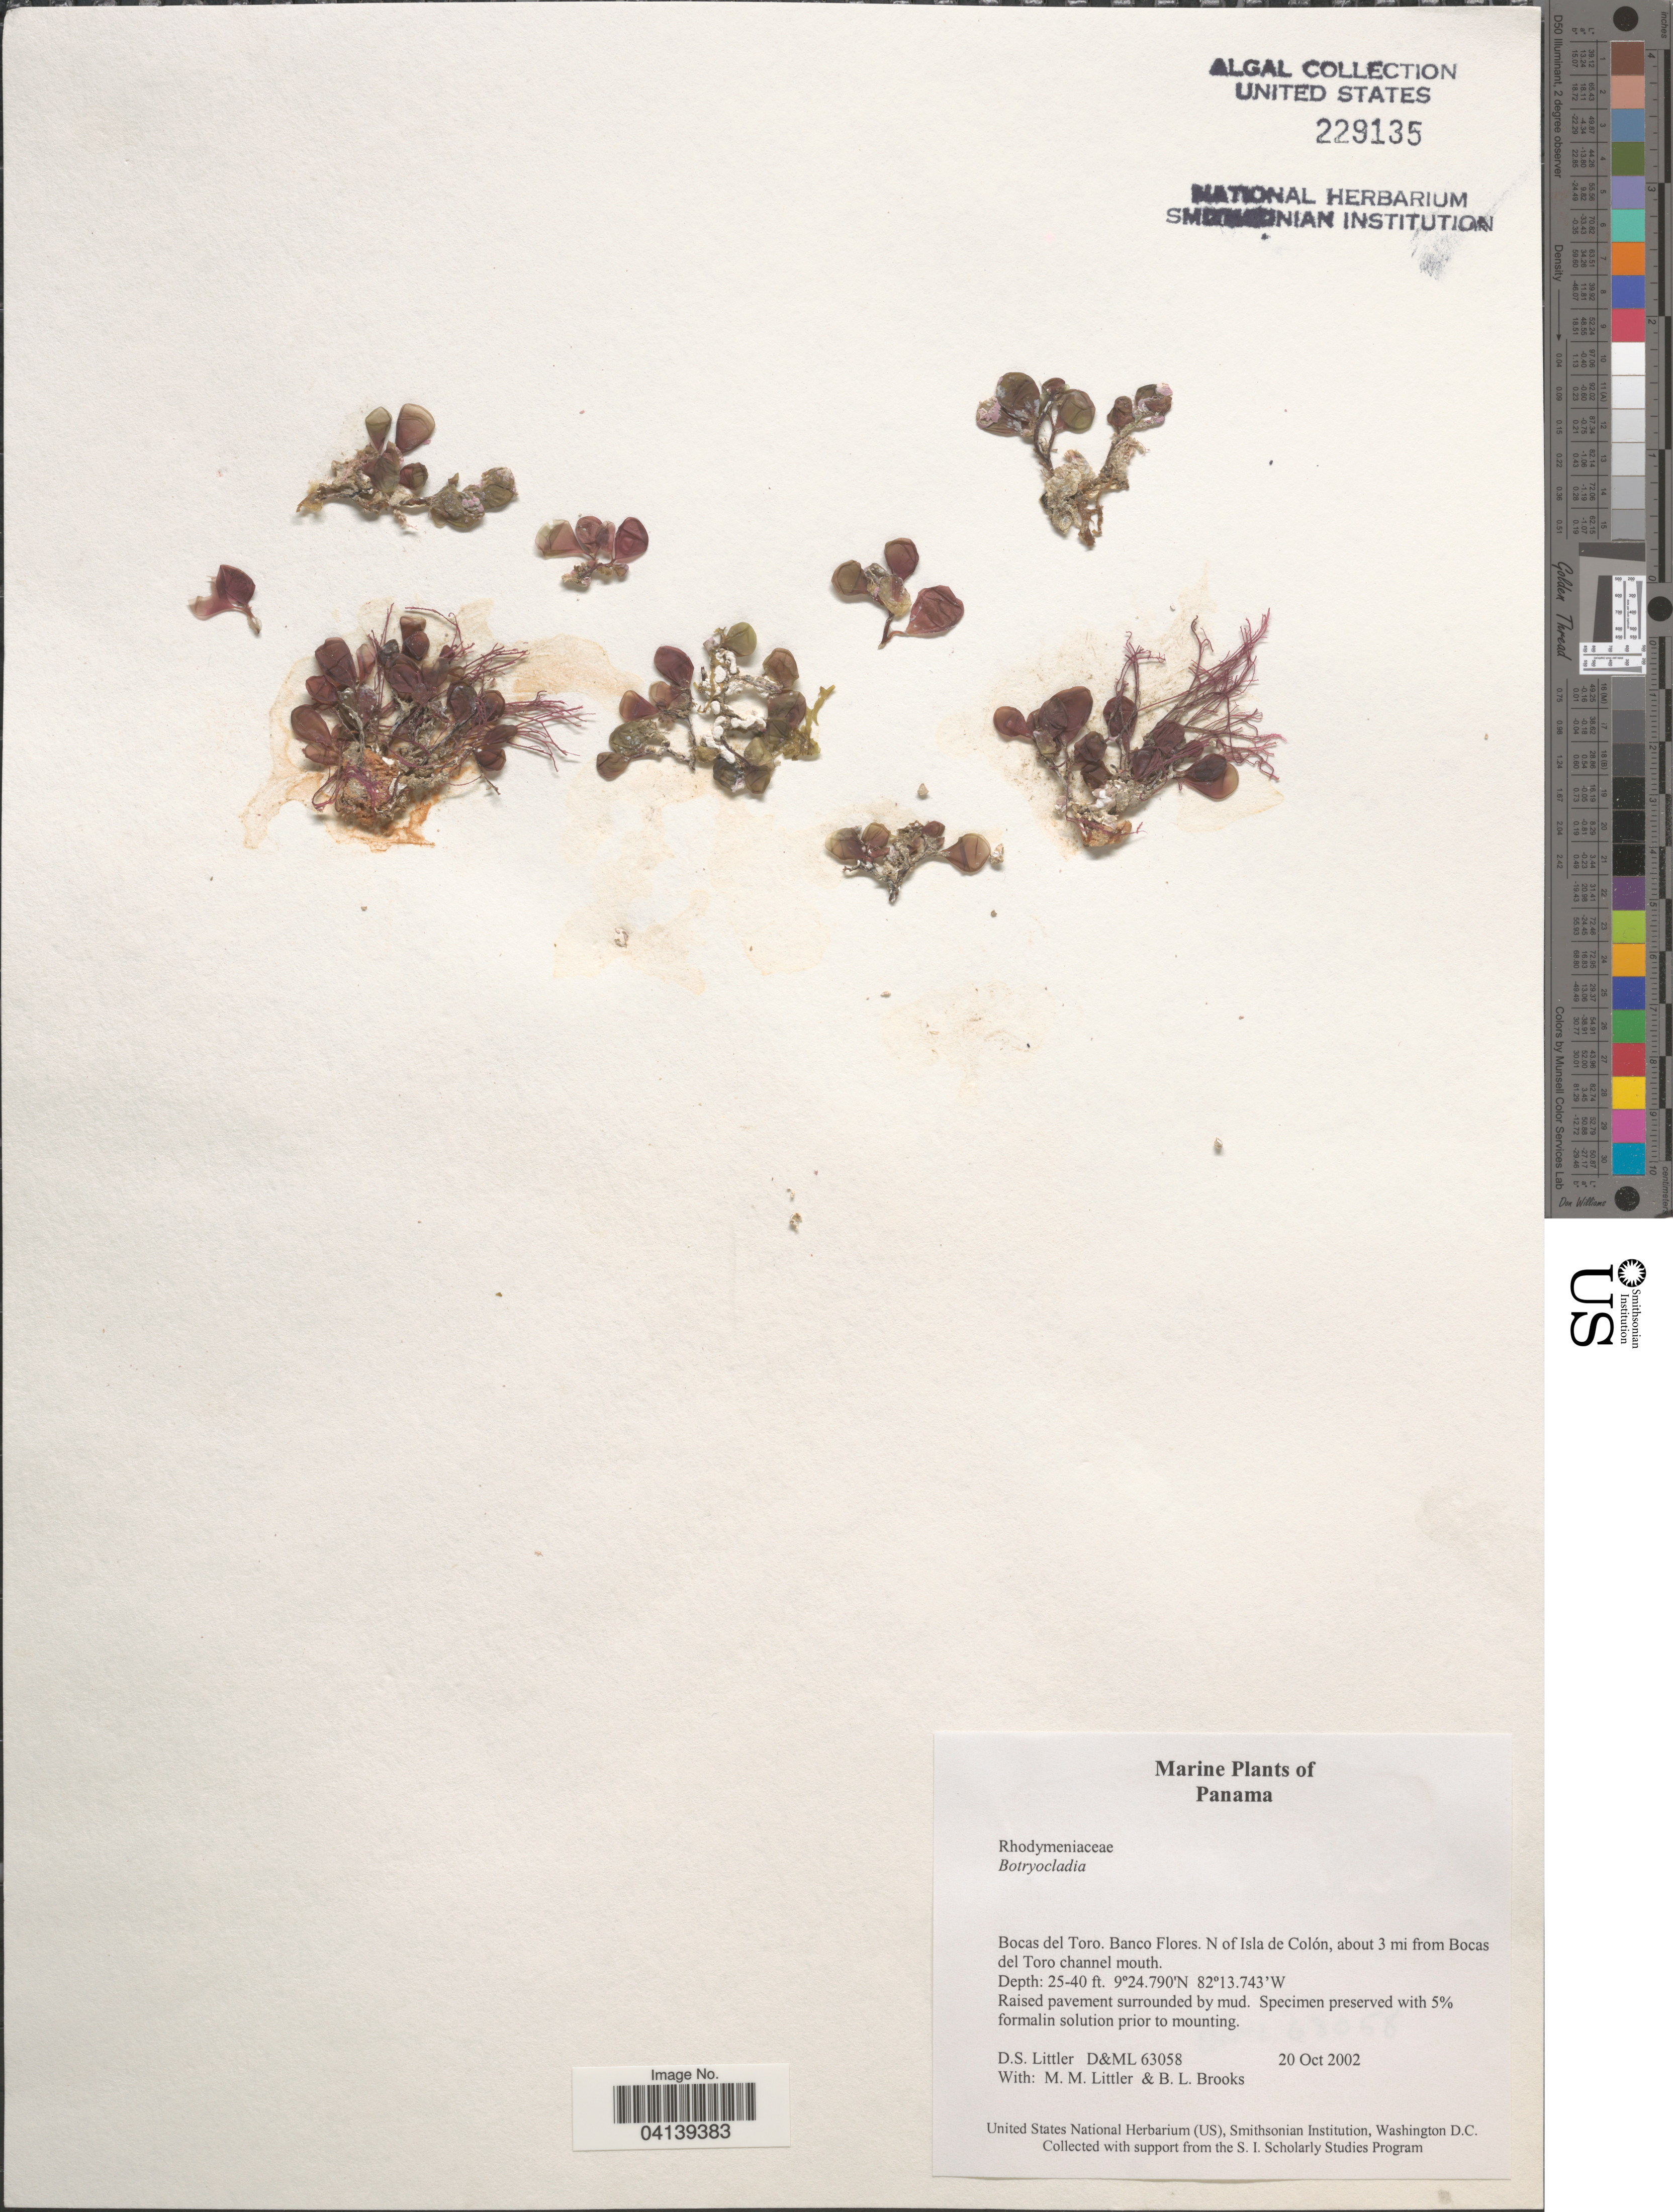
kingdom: Plantae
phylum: Rhodophyta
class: Florideophyceae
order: Rhodymeniales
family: Rhodymeniaceae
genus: Botryocladia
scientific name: Botryocladia sp.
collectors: D. S. Littler & B. Brooks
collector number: D&ML63058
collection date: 2002-10-20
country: Panama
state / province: Bocas del Toro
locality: Banco Flores. N of Isla de Colón, about 3 mi from Bocas del Toro channel mouth.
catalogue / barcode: US 229135